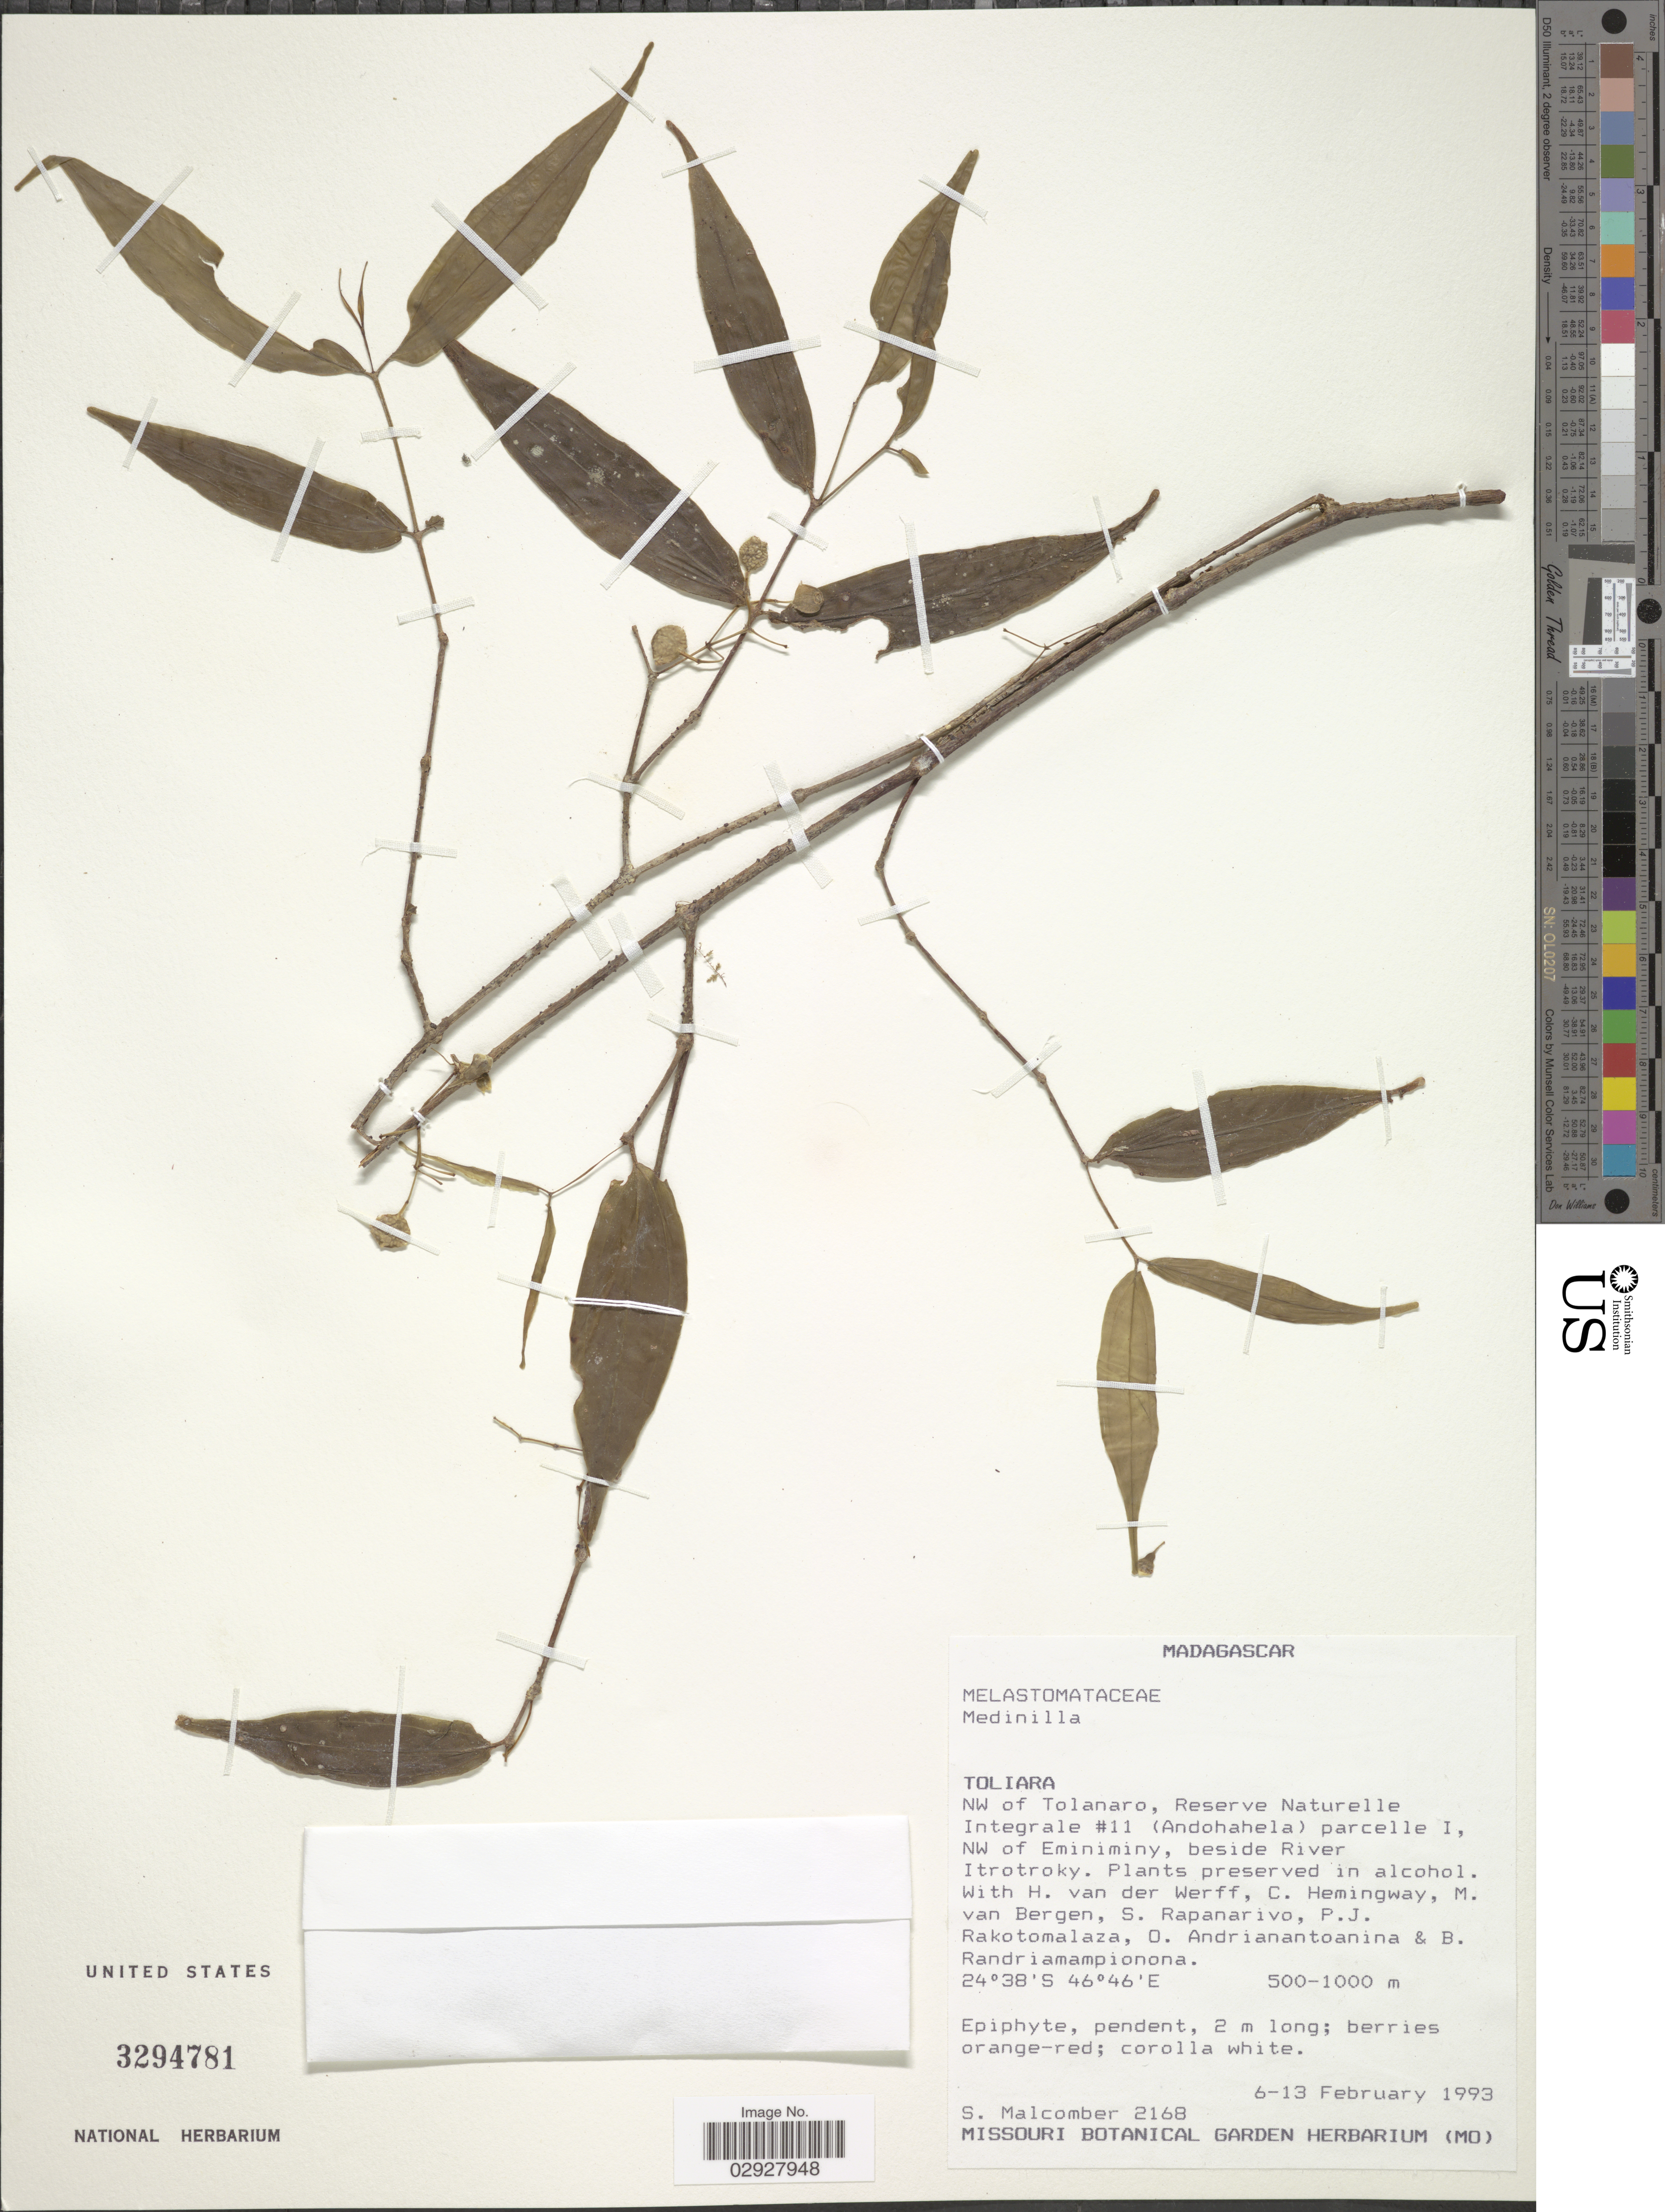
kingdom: Plantae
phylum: Tracheophyta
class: Magnoliopsida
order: Myrtales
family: Melastomataceae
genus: Medinilla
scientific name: Medinilla sp.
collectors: S. T. Malcomber, H. van der Werff, C. Hemingway, M. van Bergen & et al.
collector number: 2168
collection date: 1993-02-06/1993-02-13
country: Madagascar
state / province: Anosy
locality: NW of Tolanaro, Reserve Naturelle Integrale #11 (Andohahela) parcelle I, NW of Eminiminy, beside River Itrotroky.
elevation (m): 500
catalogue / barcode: US 3294781